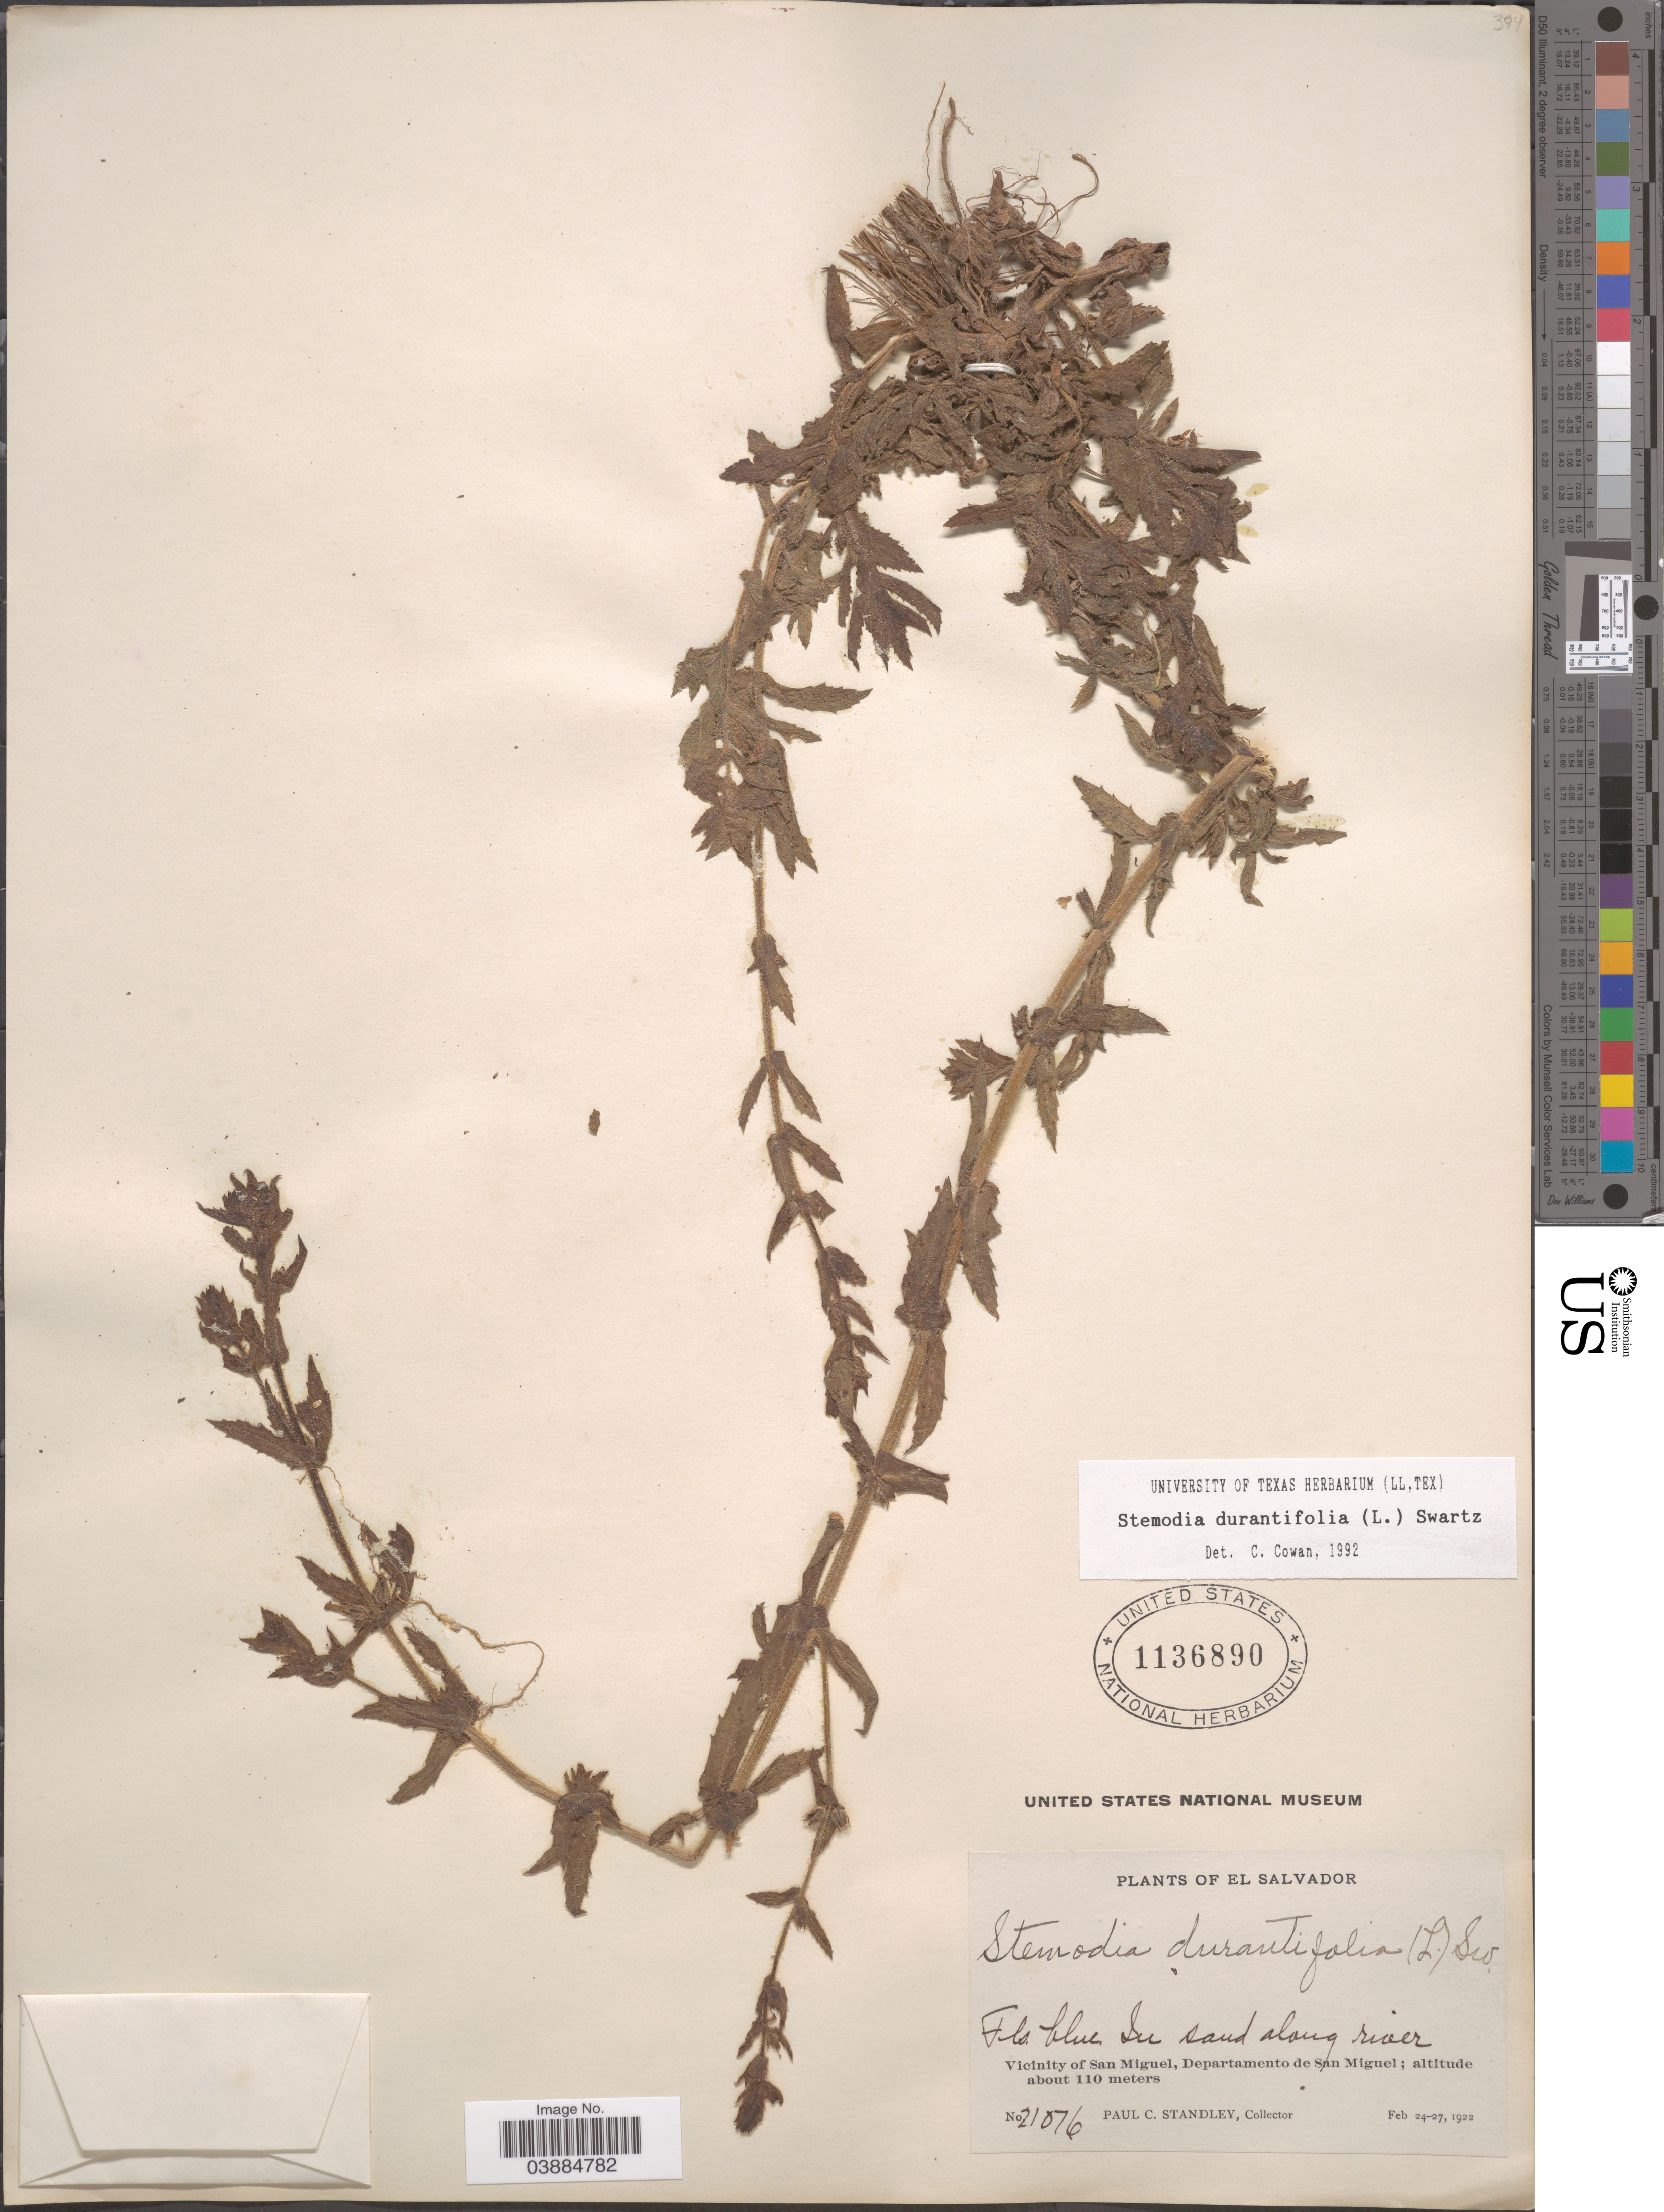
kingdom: Plantae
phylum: Tracheophyta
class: Magnoliopsida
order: Lamiales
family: Plantaginaceae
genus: Stemodia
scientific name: Stemodia durantifolia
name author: (L.) Sw.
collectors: P. C. Standley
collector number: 21076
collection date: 1922-02-24/1922-02-27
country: El Salvador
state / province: San Miguel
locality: In sand along river. Vicinity of San Miguel, Departamento de San Miguel.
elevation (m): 110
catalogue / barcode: US 1136890